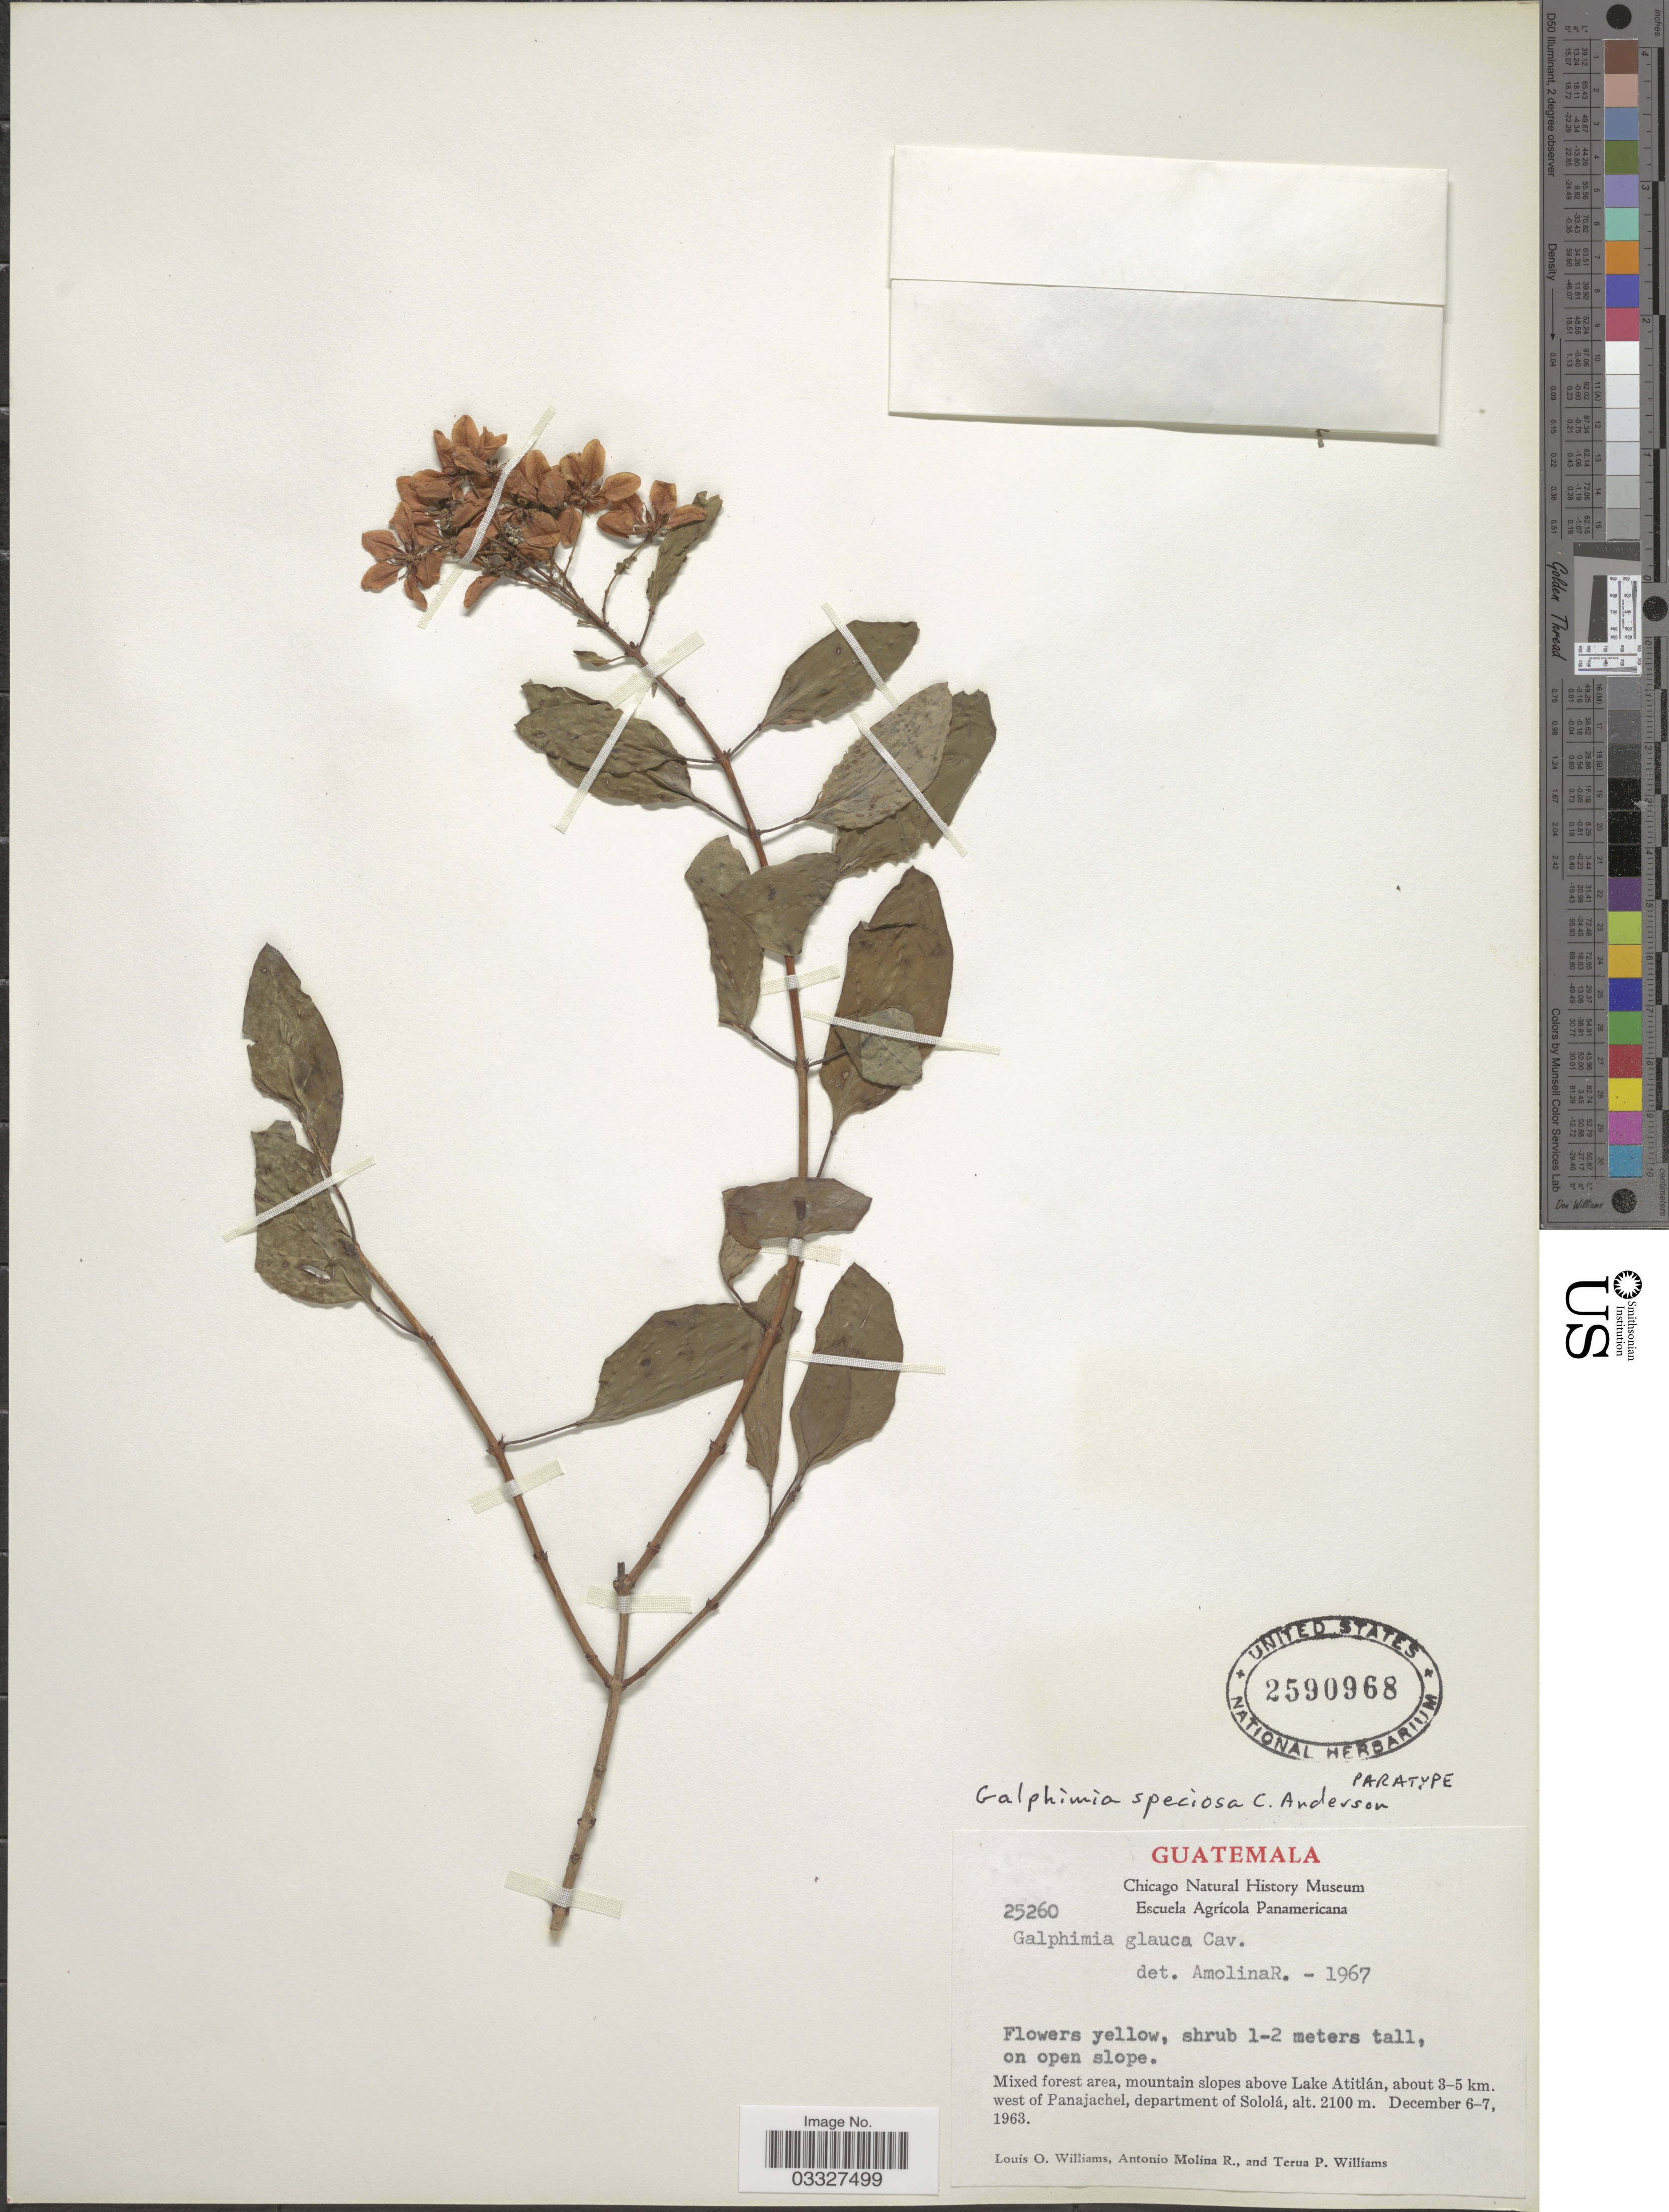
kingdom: Plantae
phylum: Tracheophyta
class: Magnoliopsida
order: Malpighiales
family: Malpighiaceae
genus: Galphimia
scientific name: Galphimia speciosa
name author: C.E. Anderson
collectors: L. O. Williams, A. Molina R. & T. Williams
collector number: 25260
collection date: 1963-12-06/1963-12-07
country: Guatemala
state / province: Sololá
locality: Mountain slopes above Lake Atitlán, about 3-5 km. west of Panajachel, department of Sololá.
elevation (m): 2100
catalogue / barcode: US 2590968